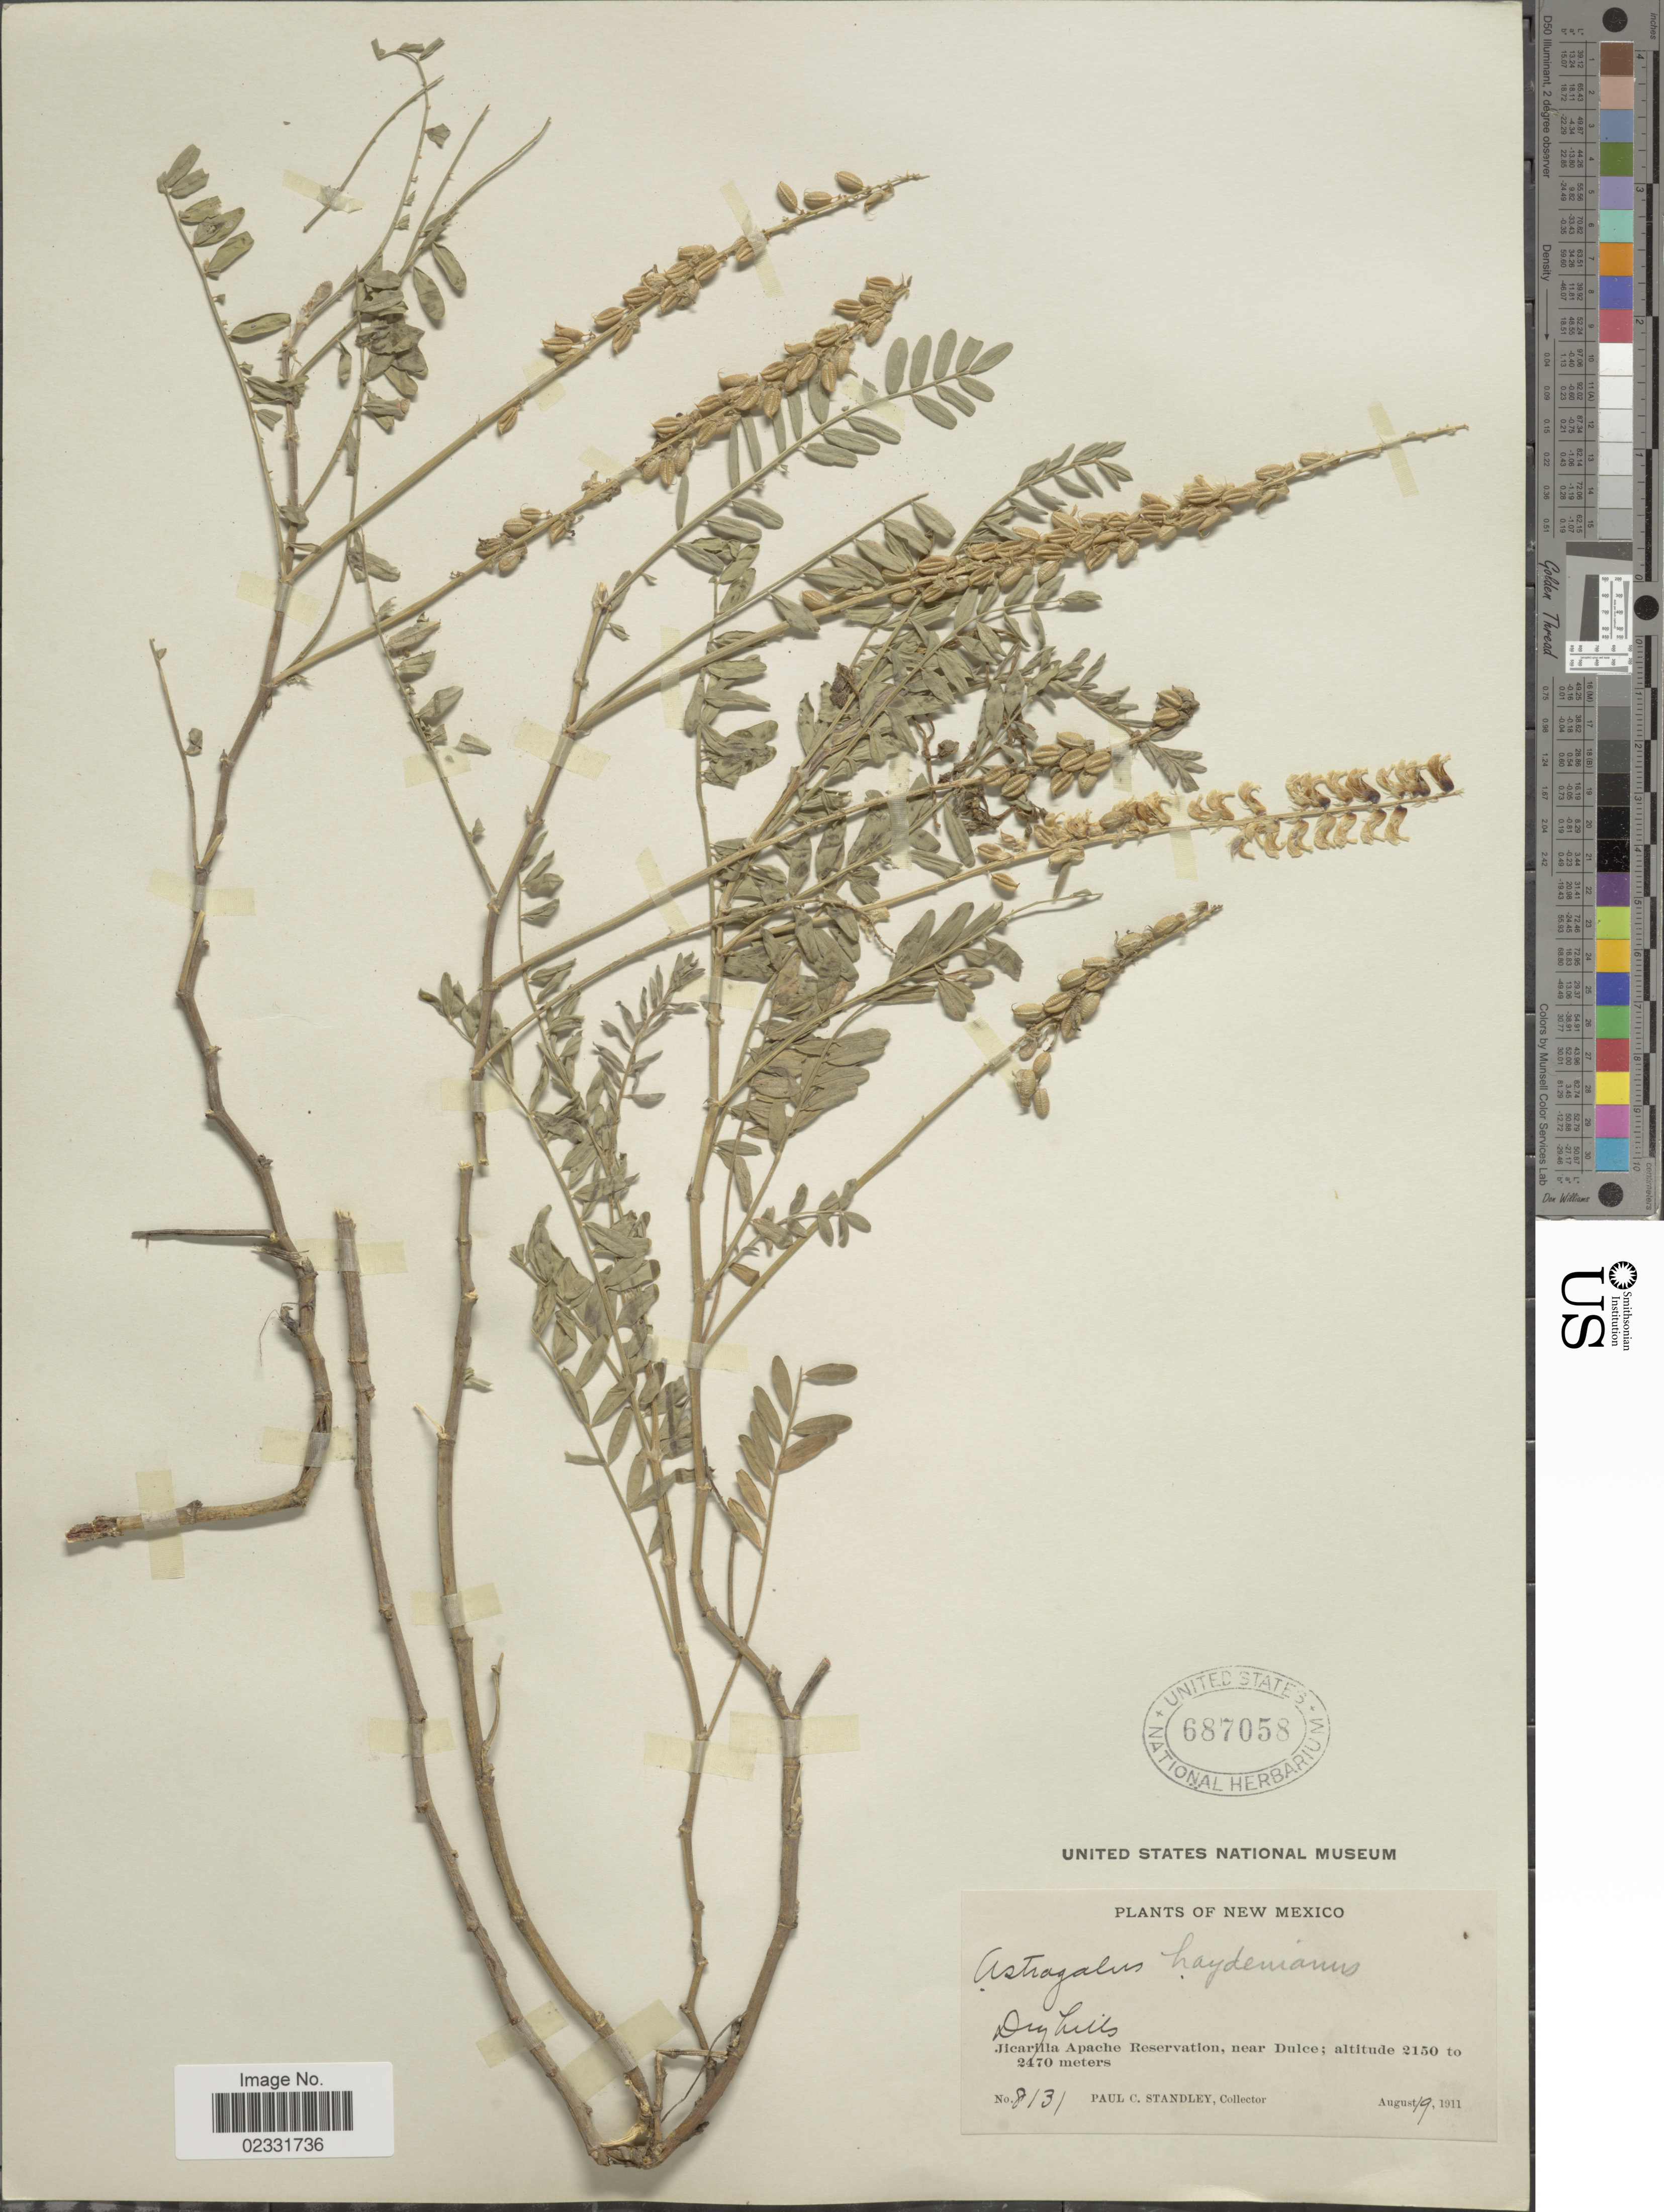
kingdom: Plantae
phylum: Tracheophyta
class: Magnoliopsida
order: Fabales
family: Fabaceae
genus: Astragalus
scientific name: Astragalus haydenianus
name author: A. Gray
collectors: P. C. Standley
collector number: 8131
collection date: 1911-08-19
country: United States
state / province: New Mexico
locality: Dry hills, Jicarilla Apache Reservation, near Dulce.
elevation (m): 2150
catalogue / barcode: US 687058